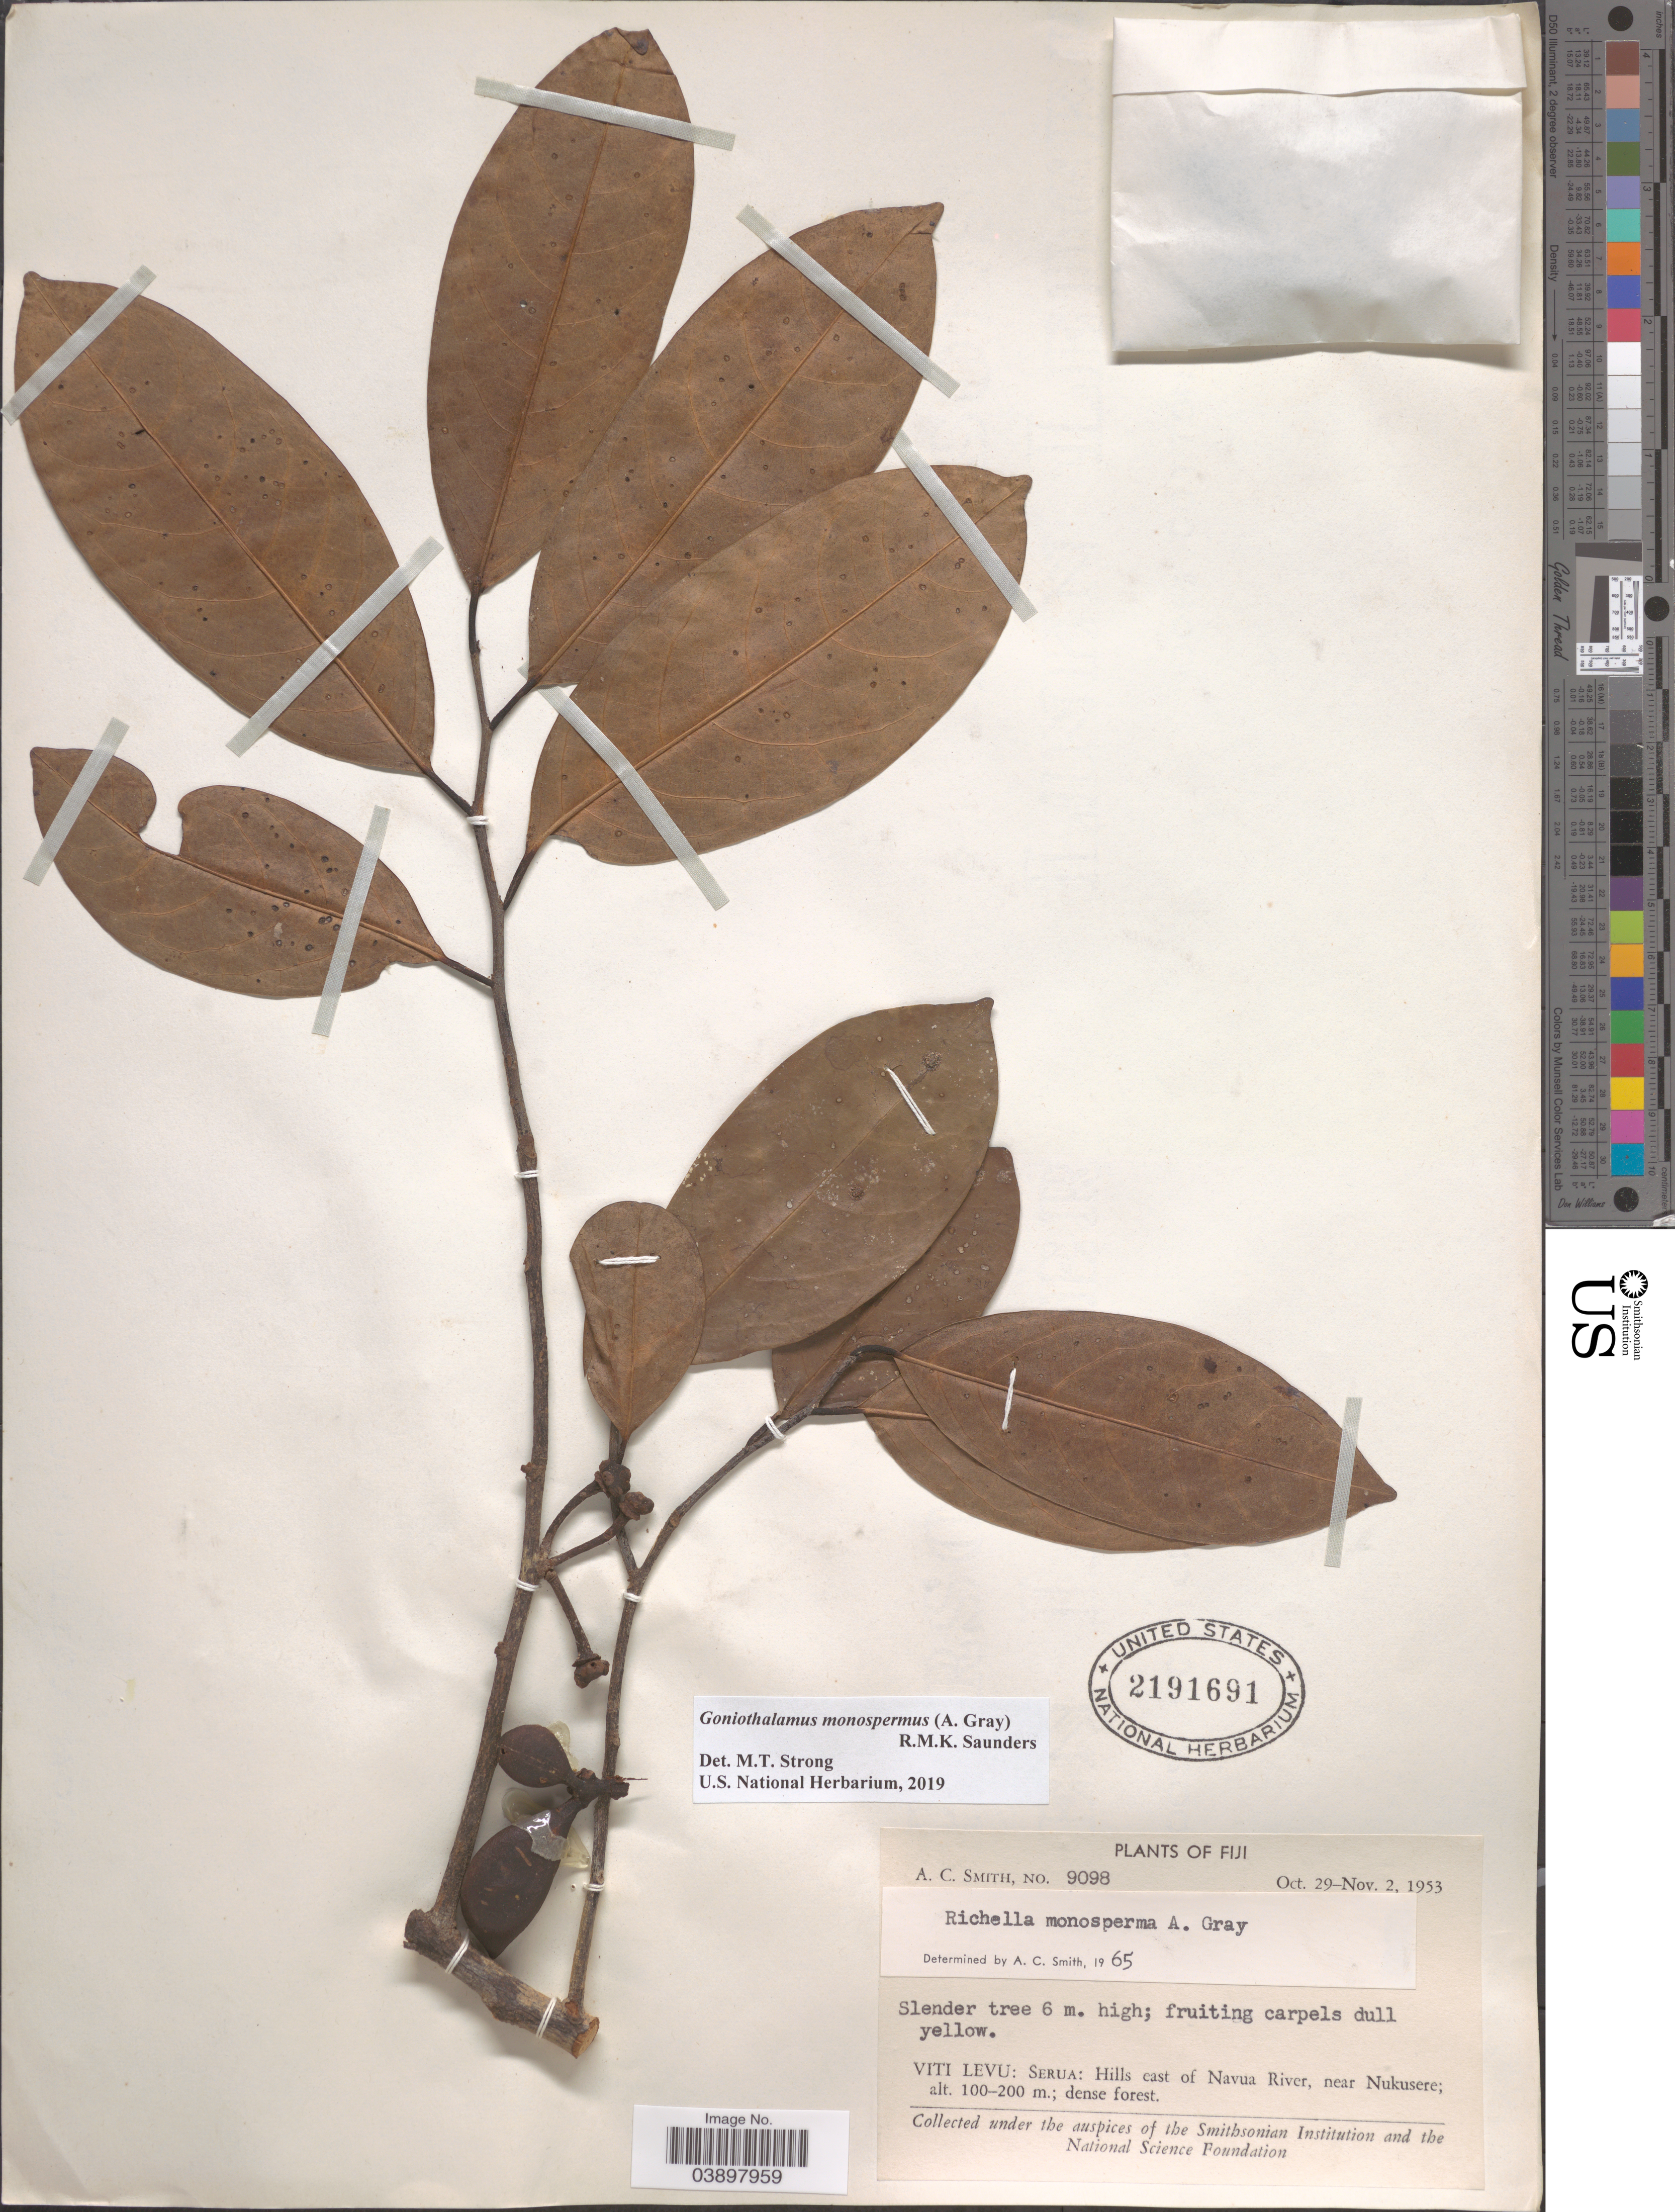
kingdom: Plantae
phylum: Tracheophyta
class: Magnoliopsida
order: Magnoliales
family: Annonaceae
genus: Goniothalamus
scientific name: Goniothalamus monospermus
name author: (A. Gray) R.M.K. Saunders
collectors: A. C. Smith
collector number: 9098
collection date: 1953-10-29/1953-11-02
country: Fiji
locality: Viti Levu: Serua: Hills east of Navua River, near Nukusere.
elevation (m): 100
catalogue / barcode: US 2191691